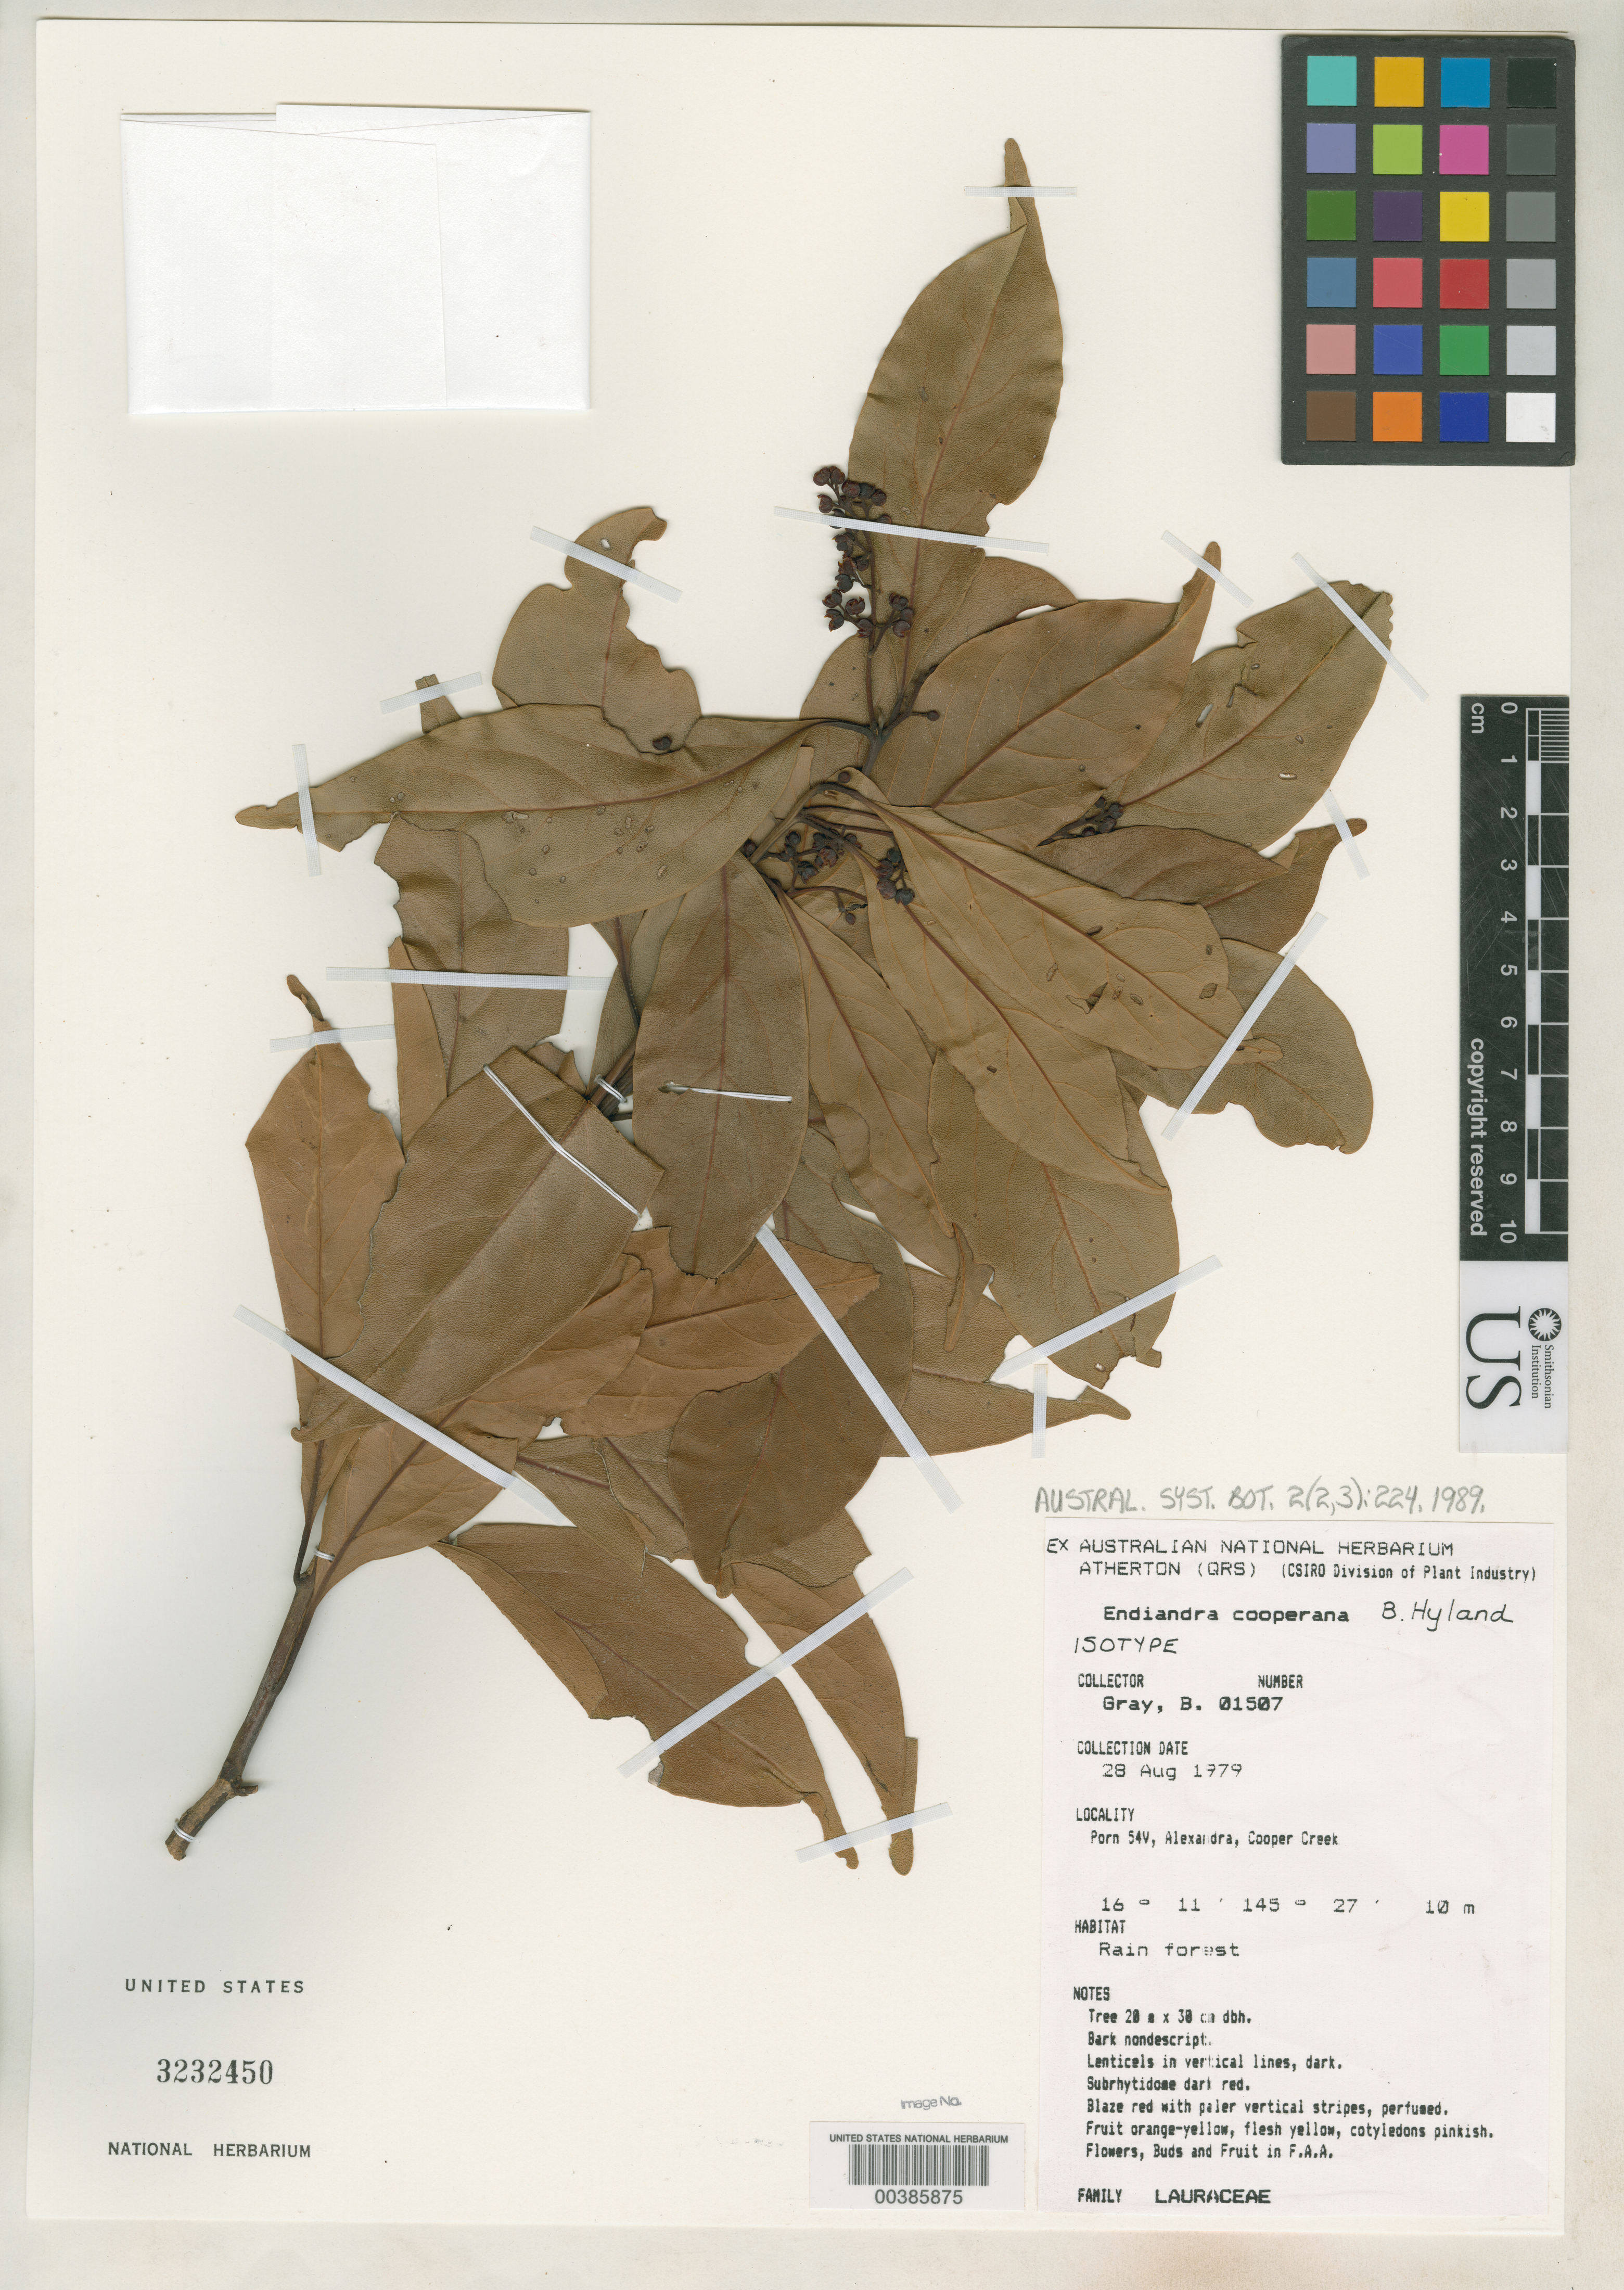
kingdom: Plantae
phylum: Tracheophyta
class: Magnoliopsida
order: Laurales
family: Lauraceae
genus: Endiandra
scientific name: Endiandra cooperana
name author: B. Hyland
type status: Isotype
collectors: B. Gray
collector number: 1507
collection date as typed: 28 Aug 1979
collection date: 1979-08-28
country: Australia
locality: Porn 54v, Alexandra, Cooper Creek.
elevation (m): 10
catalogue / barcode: US 3232450